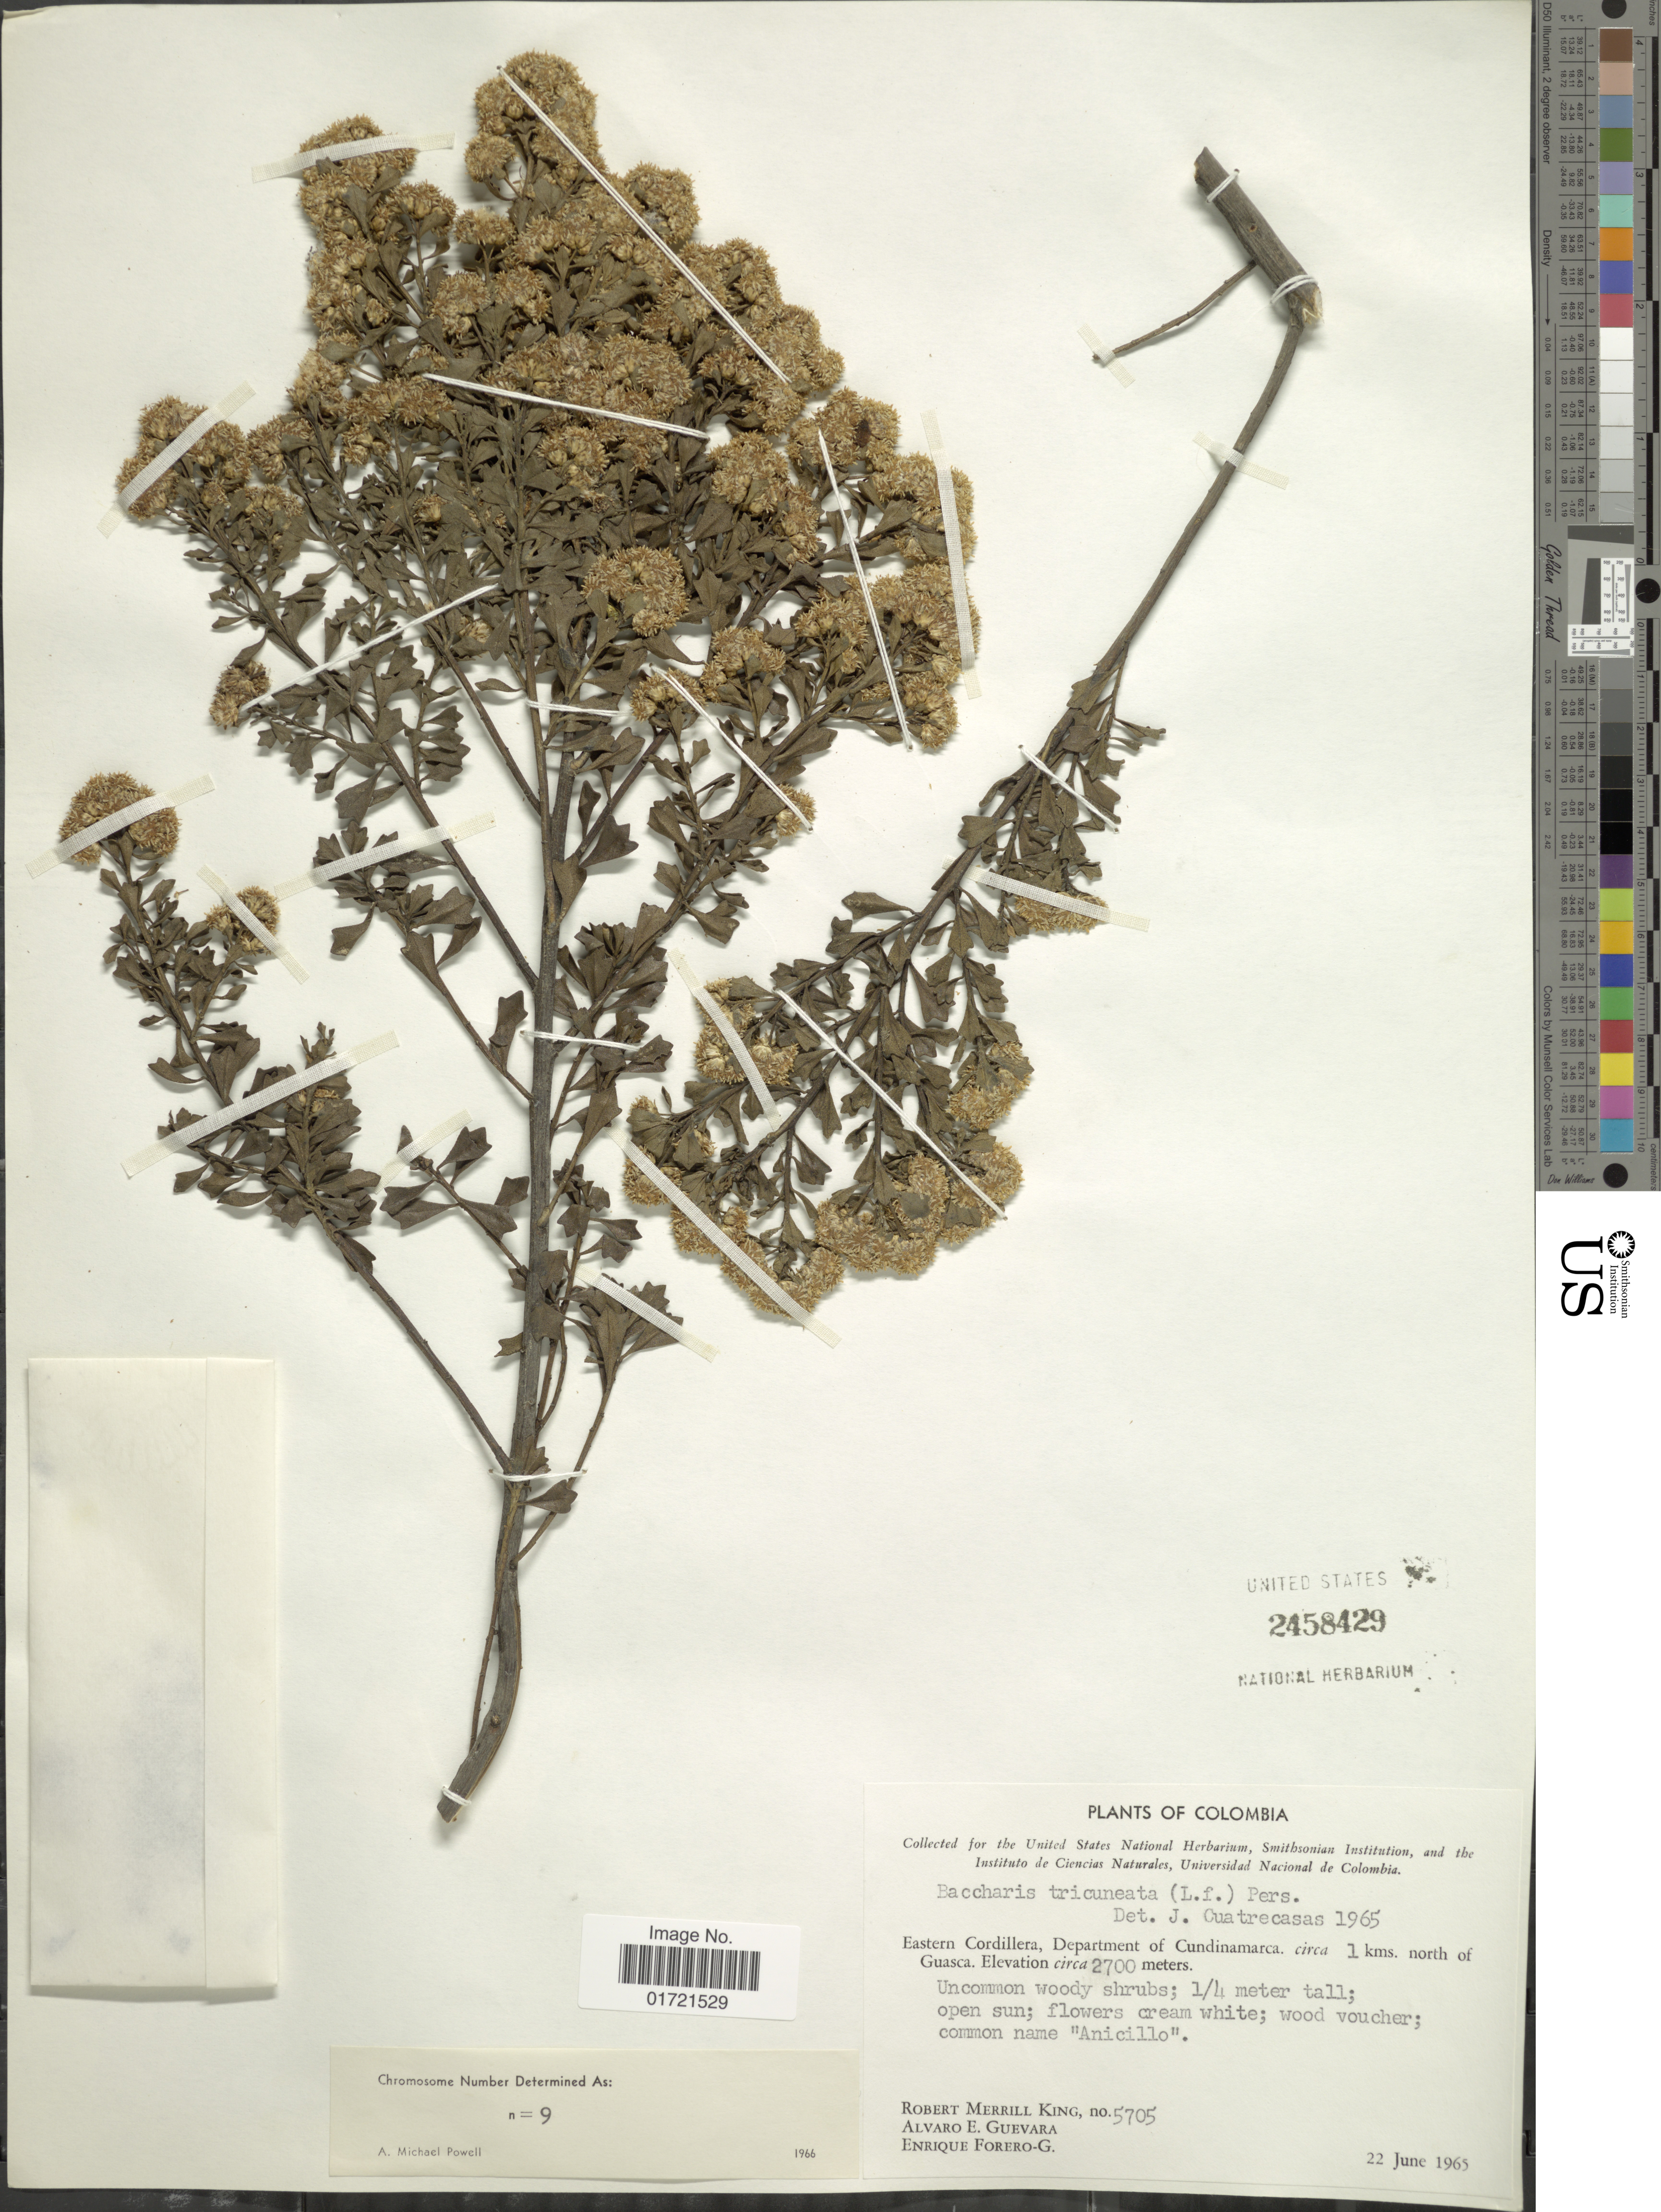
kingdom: Plantae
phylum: Tracheophyta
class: Magnoliopsida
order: Asterales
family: Asteraceae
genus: Baccharis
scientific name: Baccharis tricuneata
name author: (L. f.) Pers.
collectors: R. M. King, A. E. Guevara & E. Forero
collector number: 5705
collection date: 1965-06-22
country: Colombia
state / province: Cundinamarca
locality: Eastern Cordillera, circa 1 kms. north of Guasca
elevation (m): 2700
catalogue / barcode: US 2458429